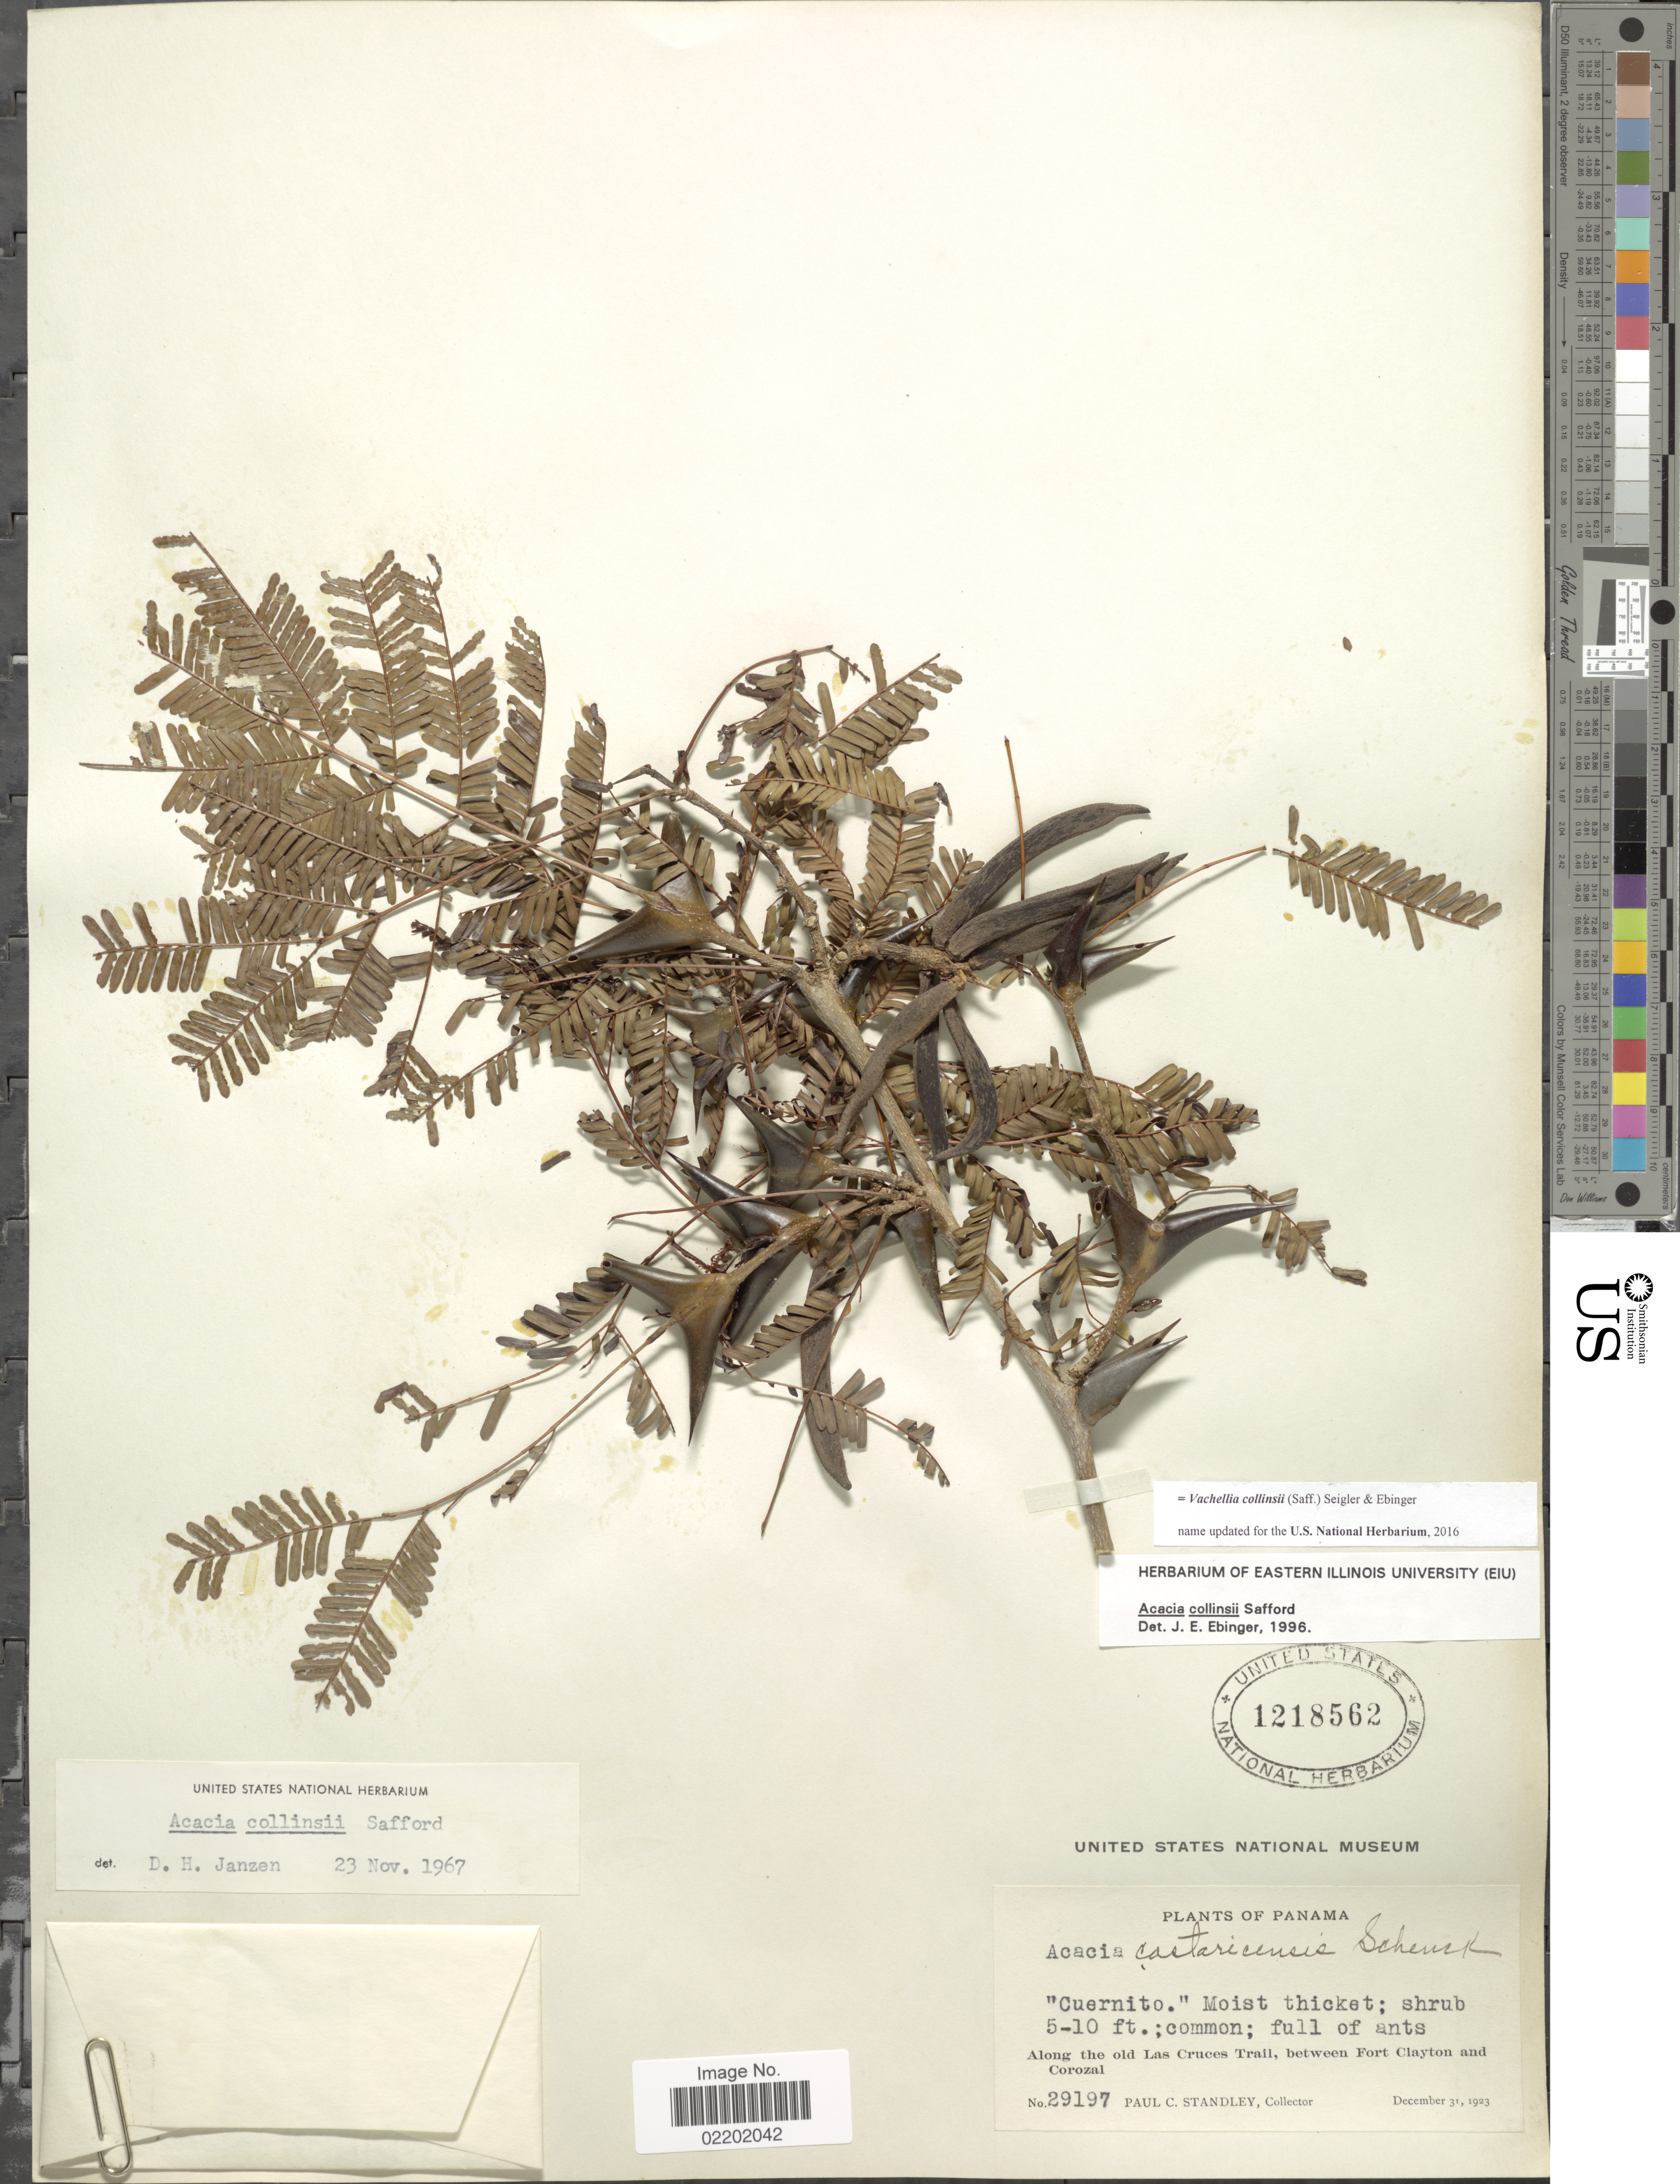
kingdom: Plantae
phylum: Tracheophyta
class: Magnoliopsida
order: Fabales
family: Fabaceae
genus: Vachellia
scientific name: Vachellia collinsii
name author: (Saff.) Seigler & Ebinger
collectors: P. C. Standley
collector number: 29197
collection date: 1923-12-31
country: Panama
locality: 'Cuernito', Along the old Las Cruces Trail, between Fort Clayton and Corozal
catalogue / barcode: US 1218562